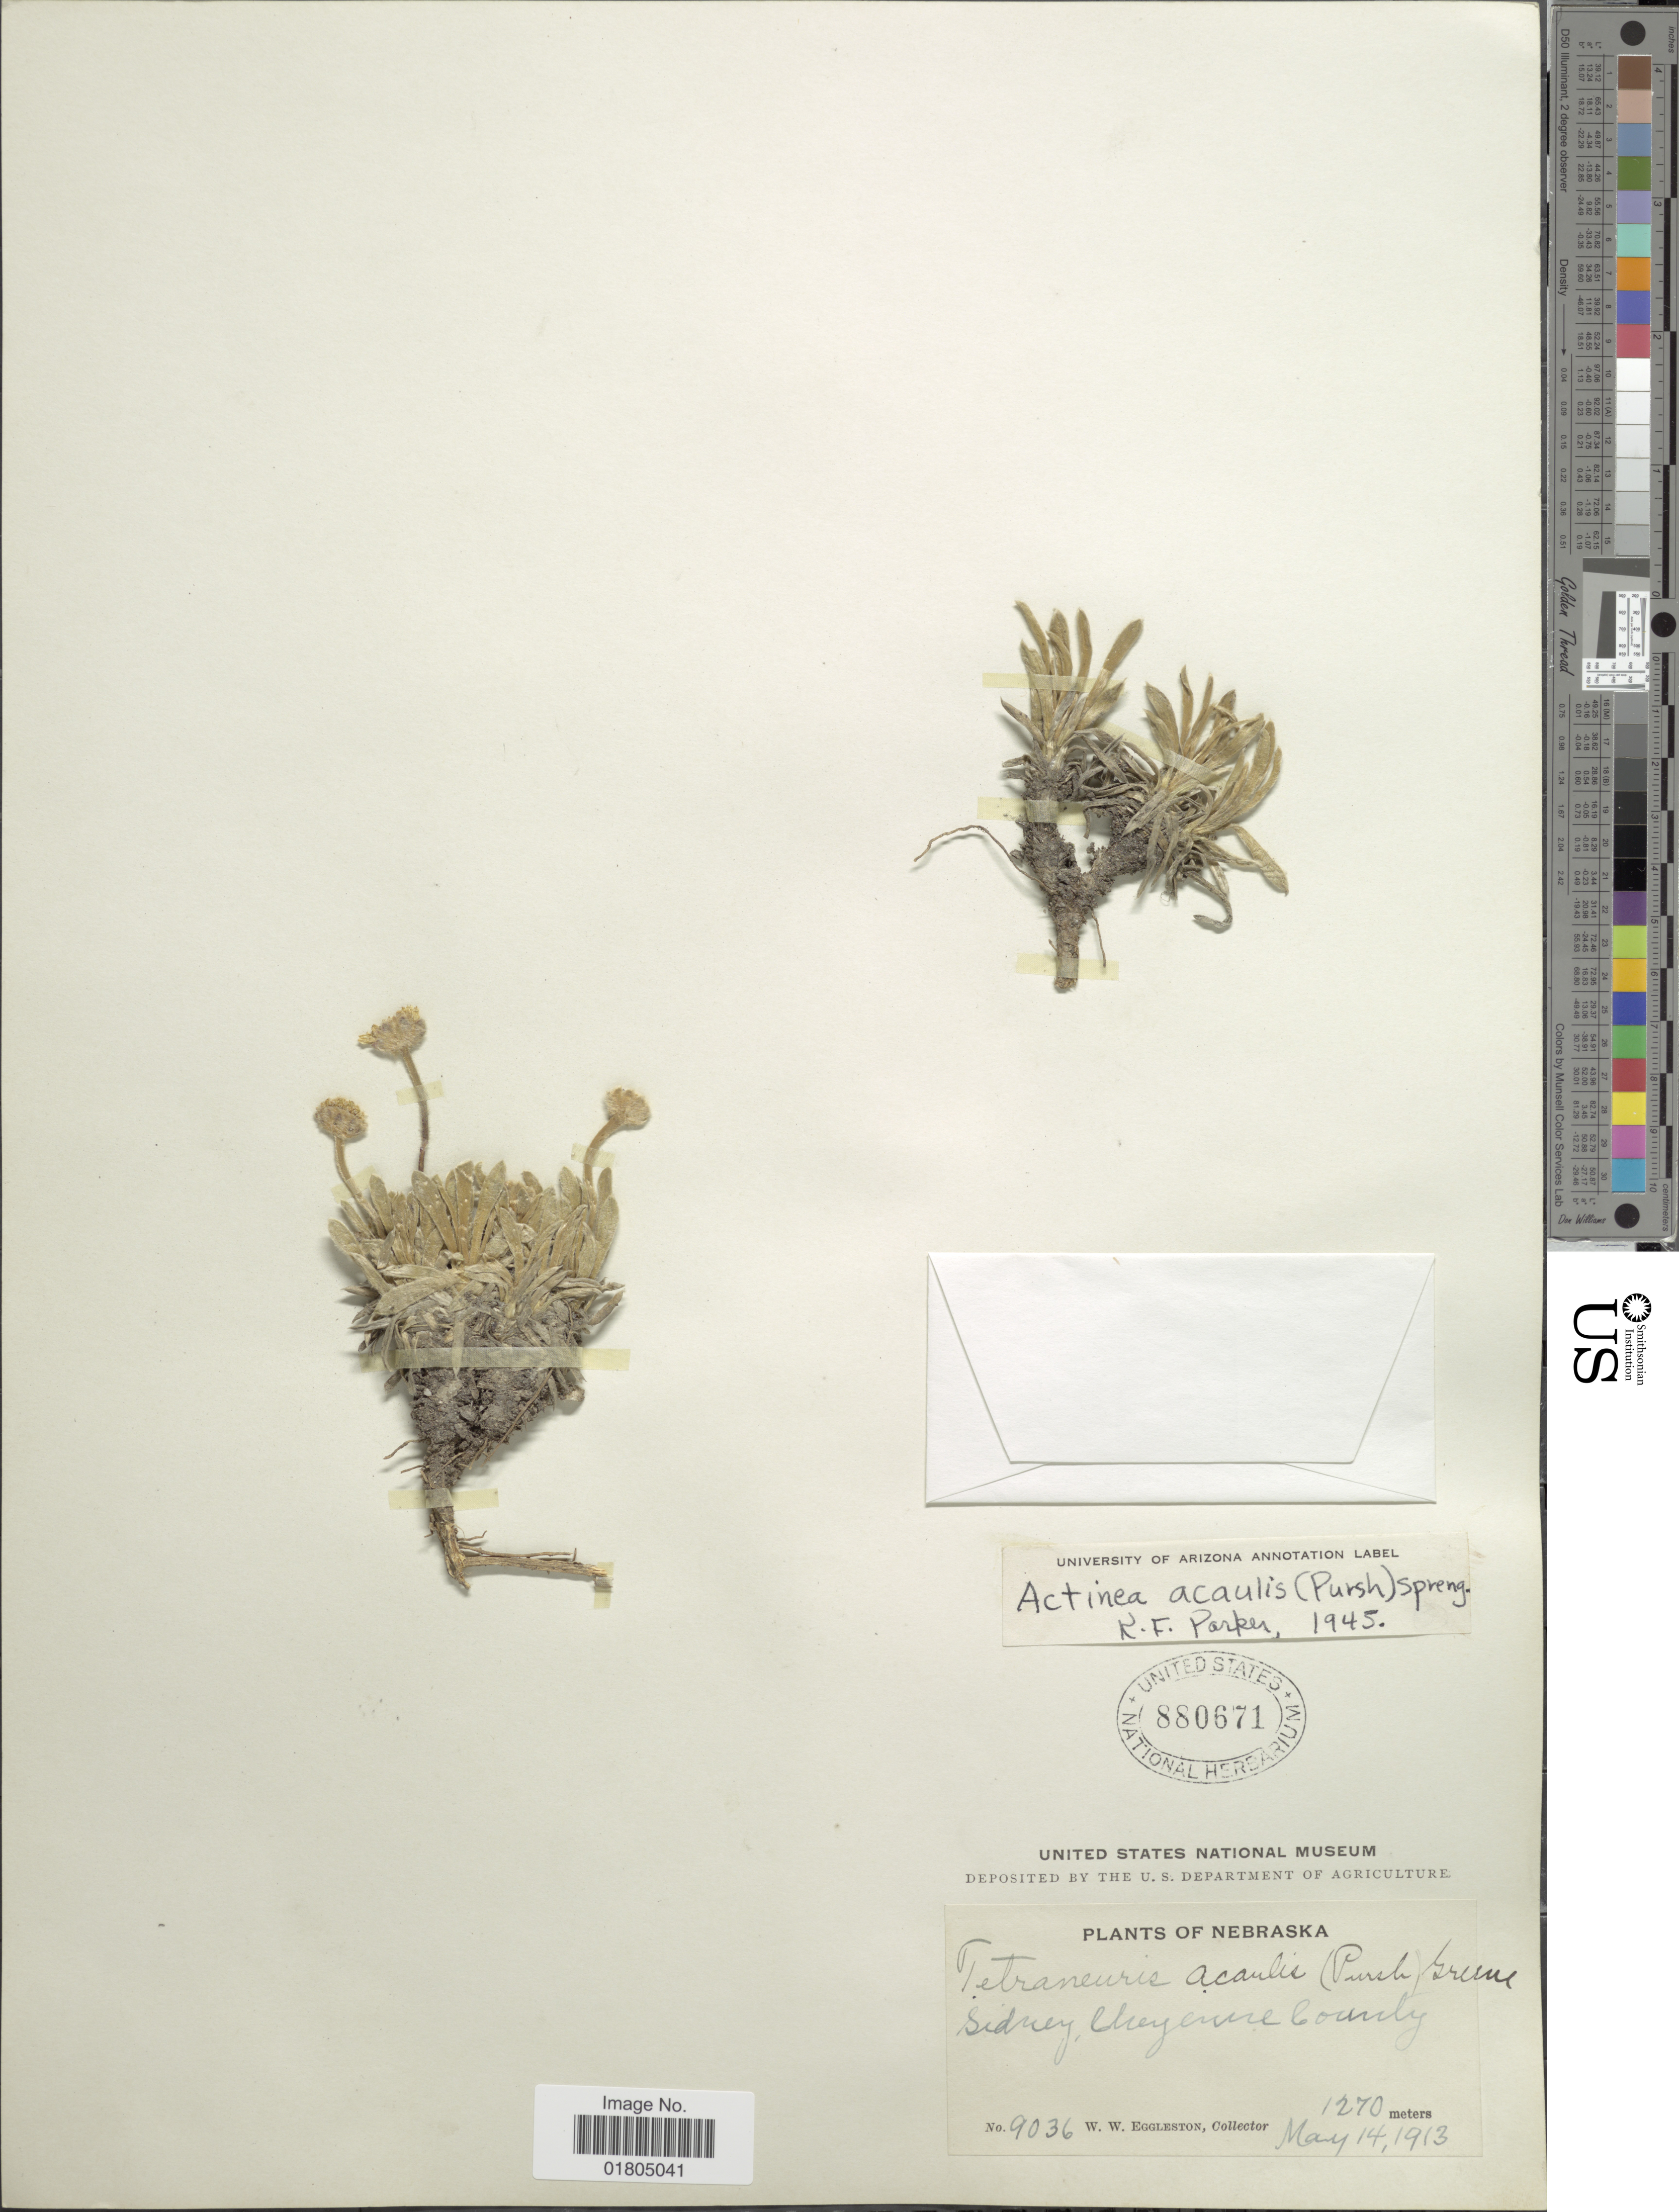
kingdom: Plantae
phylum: Tracheophyta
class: Magnoliopsida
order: Asterales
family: Asteraceae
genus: Actinea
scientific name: Actinea acaulis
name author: (Pursh) Spreng.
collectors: W. W. Eggleston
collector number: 9036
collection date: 1913-05-14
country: United States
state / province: Nebraska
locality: Sidney, Cheyenne County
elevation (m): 1270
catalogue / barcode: US 880671